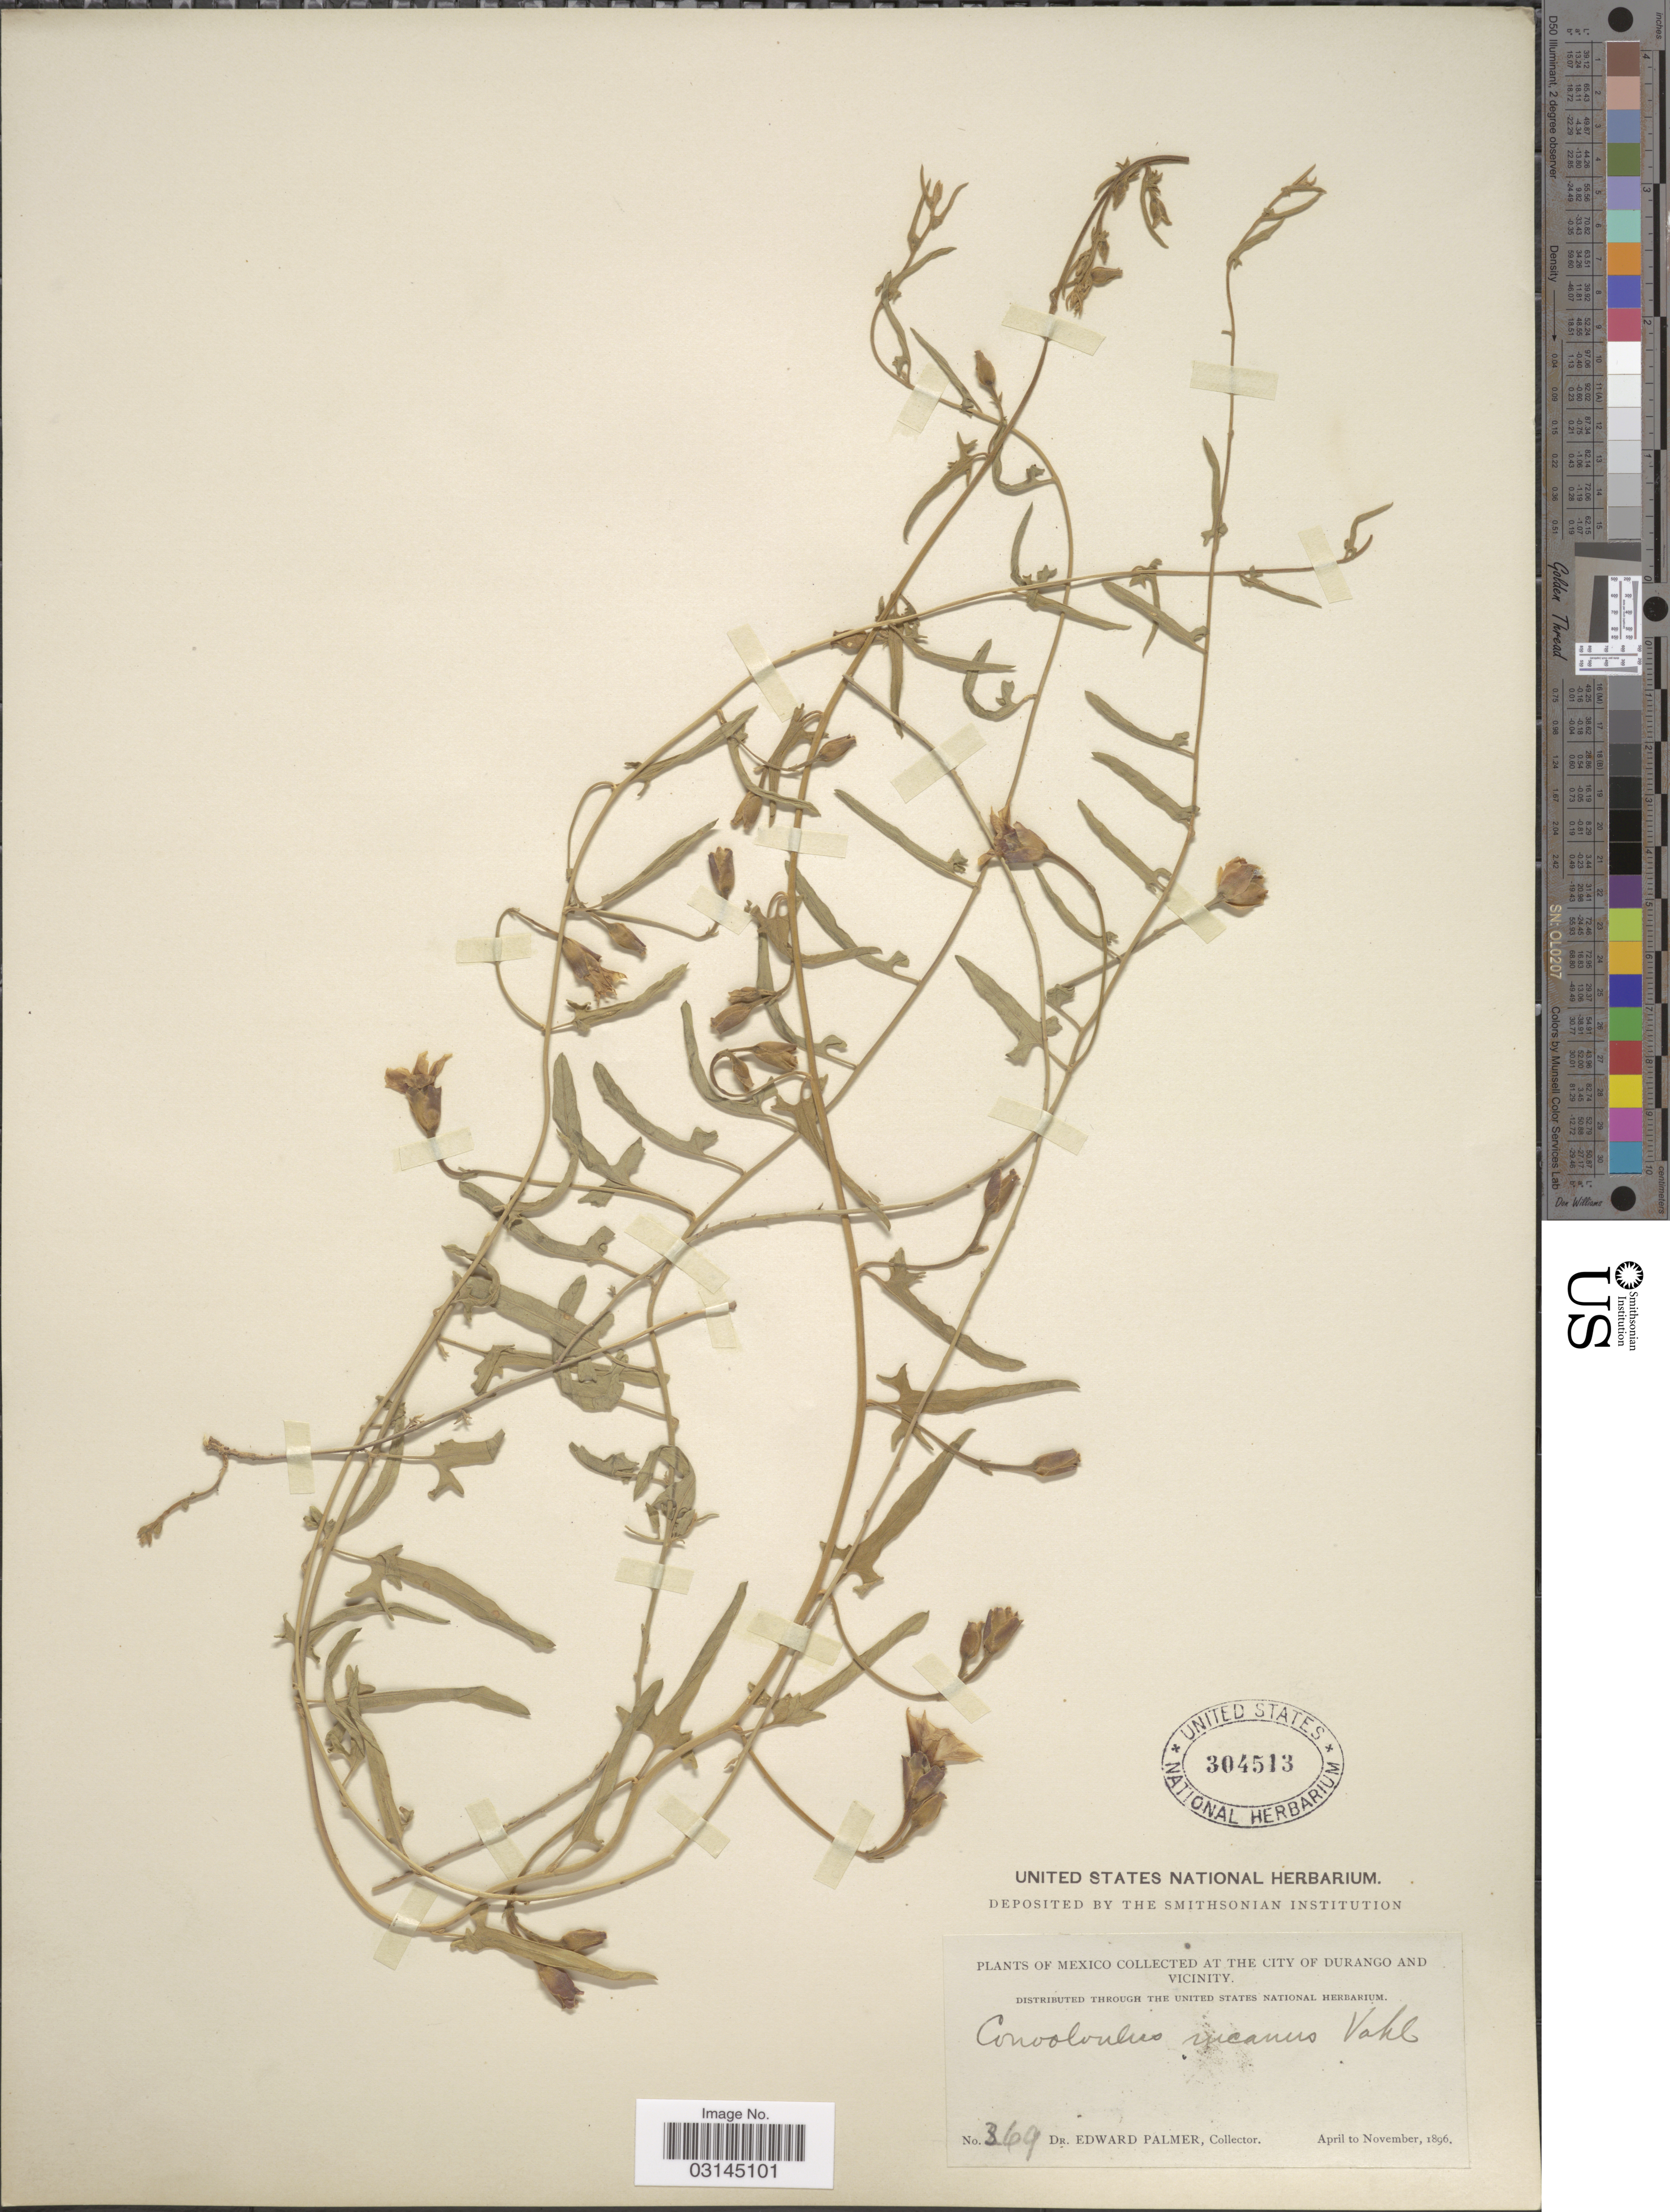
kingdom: Plantae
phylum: Tracheophyta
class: Magnoliopsida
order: Solanales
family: Convolvulaceae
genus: Convolvulus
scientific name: Convolvulus incanus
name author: Vahl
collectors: E. Palmer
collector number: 369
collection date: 1896-04/1896-11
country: Mexico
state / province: Durango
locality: At the City of Durango and Vicinity.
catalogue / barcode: US 304513